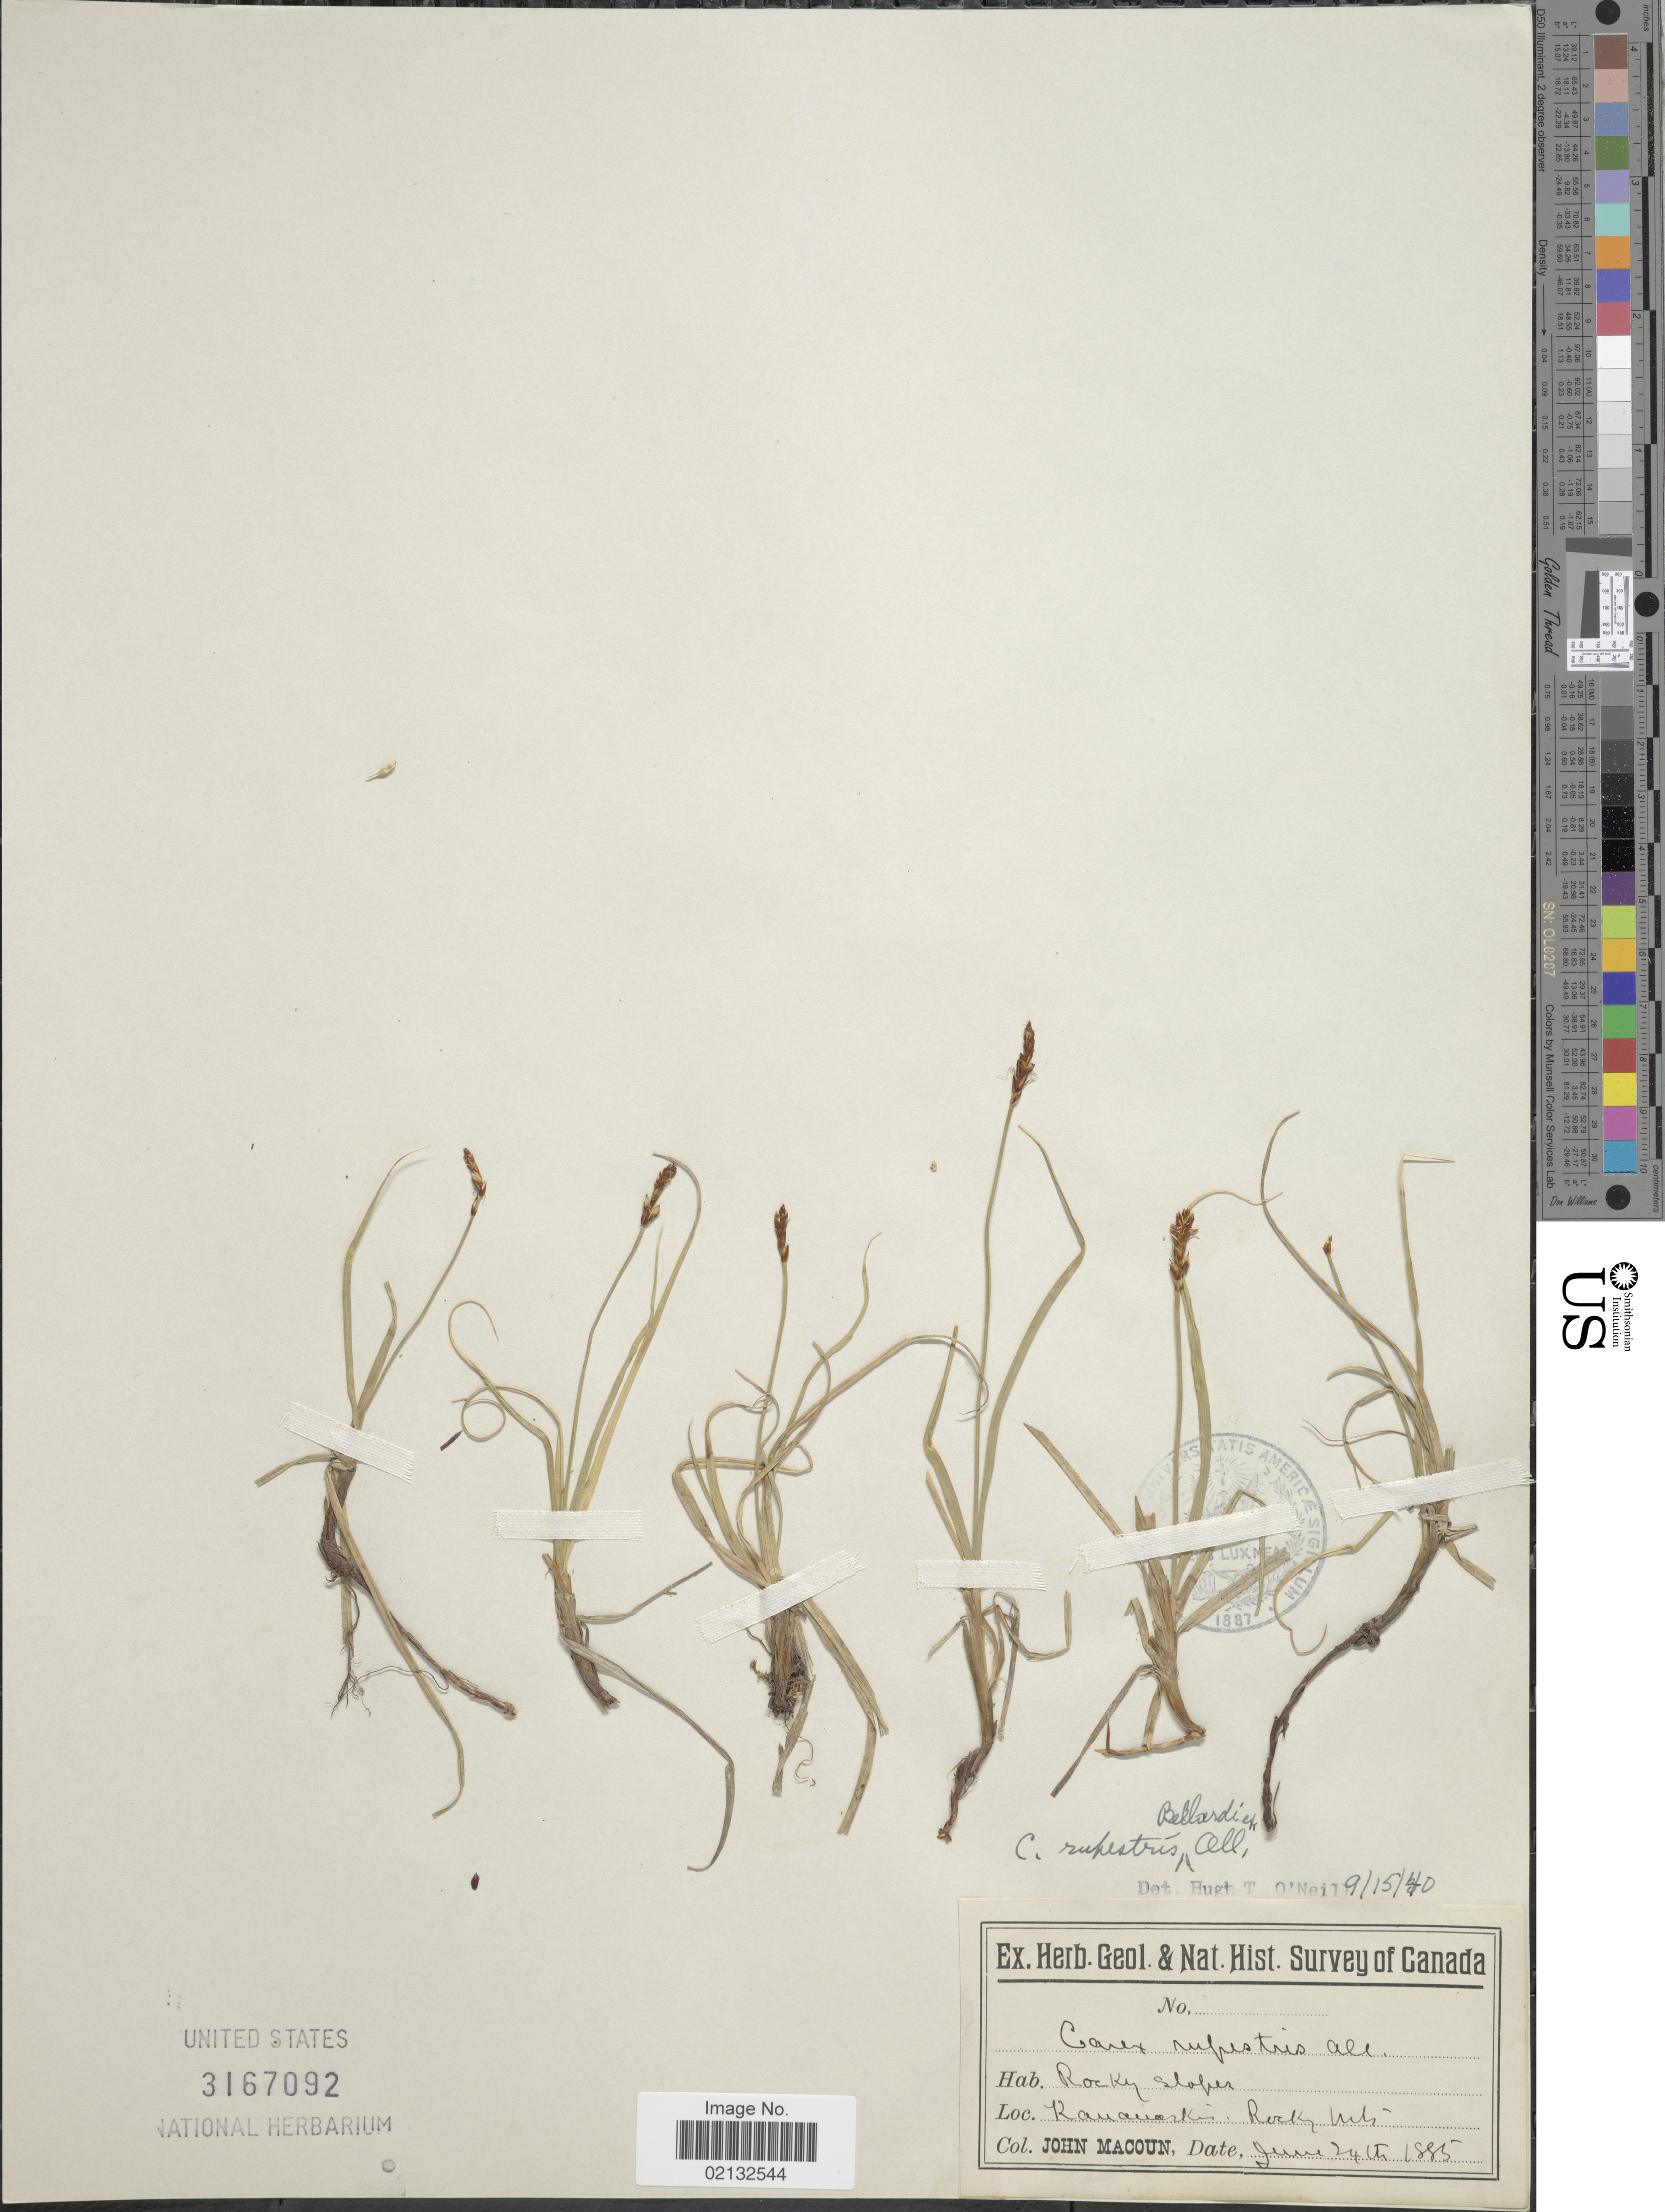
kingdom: Plantae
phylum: Tracheophyta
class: Liliopsida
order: Poales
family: Cyperaceae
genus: Carex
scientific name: Carex rupestris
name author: All.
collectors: J. Macoun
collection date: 1885-06-24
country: Canada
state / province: Alberta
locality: Kananaskis, Rocky Mts.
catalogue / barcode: US 3167092